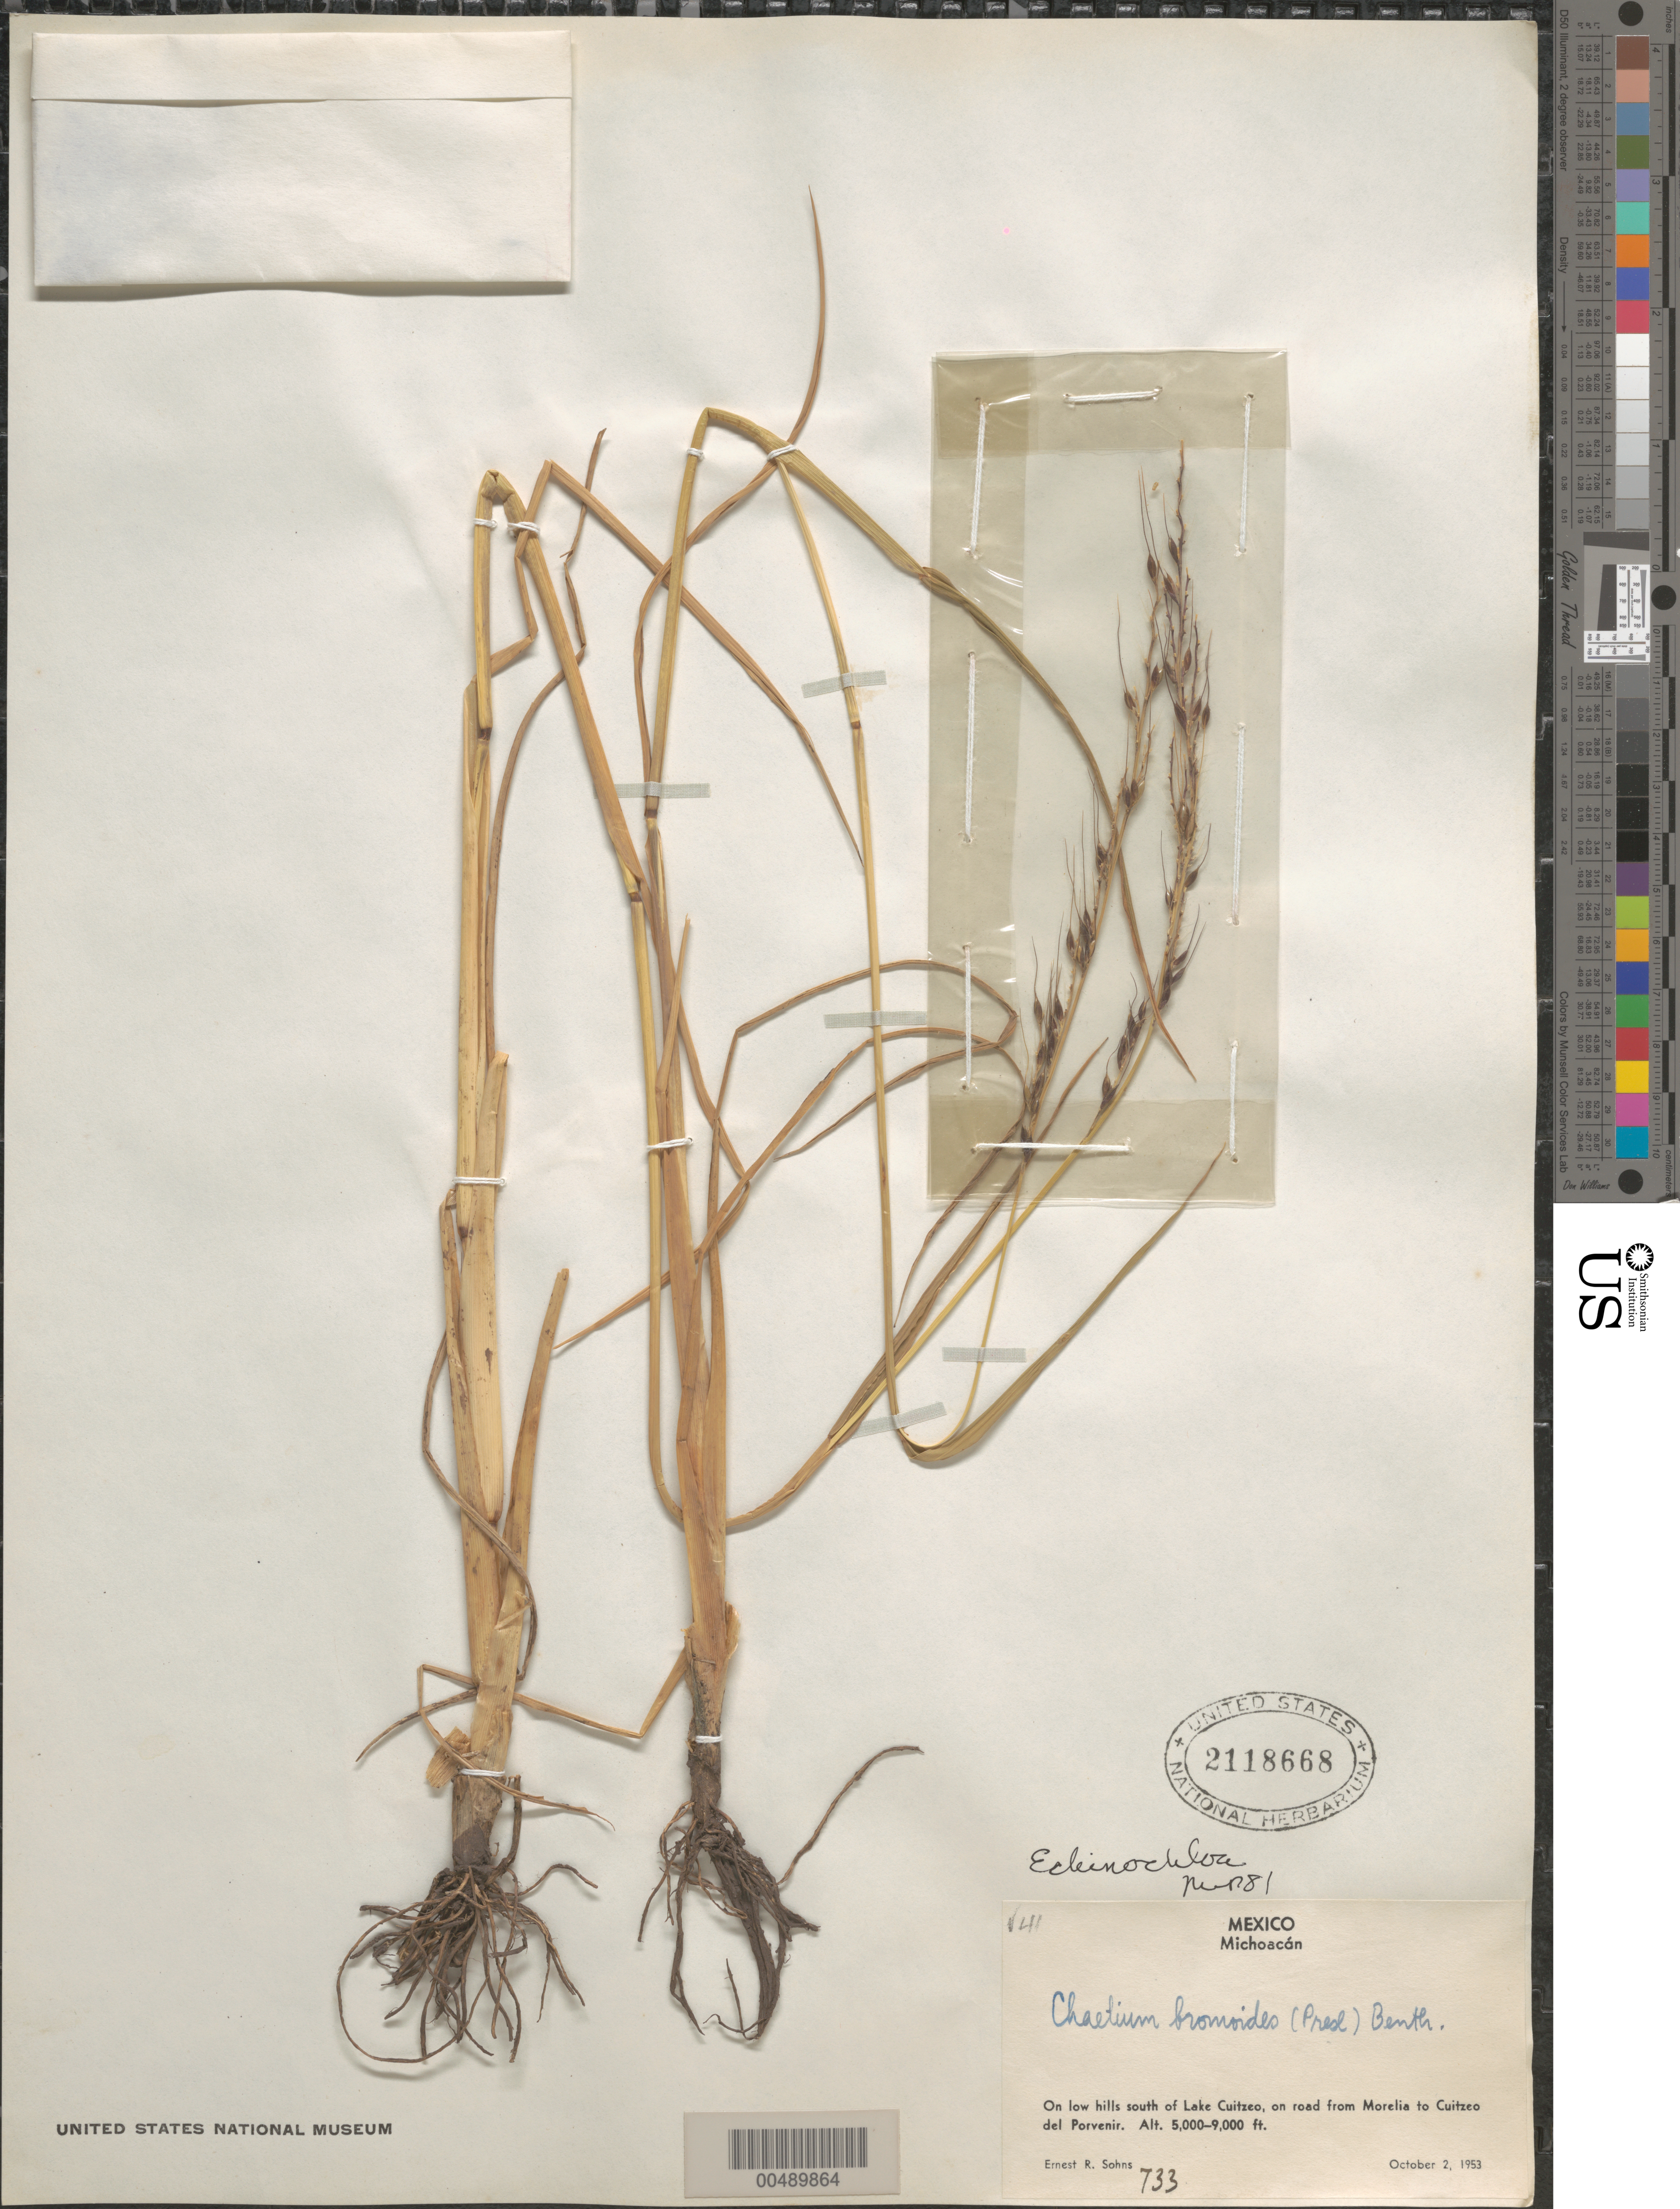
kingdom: Plantae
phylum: Tracheophyta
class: Liliopsida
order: Poales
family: Poaceae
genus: Echinochloa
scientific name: Echinochloa oplismenoides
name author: (E. Fourn.) Hitchc.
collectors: E. R. Sohns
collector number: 733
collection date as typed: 2 Oct 1953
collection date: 1953-10-02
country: Mexico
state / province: Michoacán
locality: S of Lake Cuitzeo, on rd from Morelia to Cuitzeo del Porvenir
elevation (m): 1524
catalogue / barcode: US 2118668